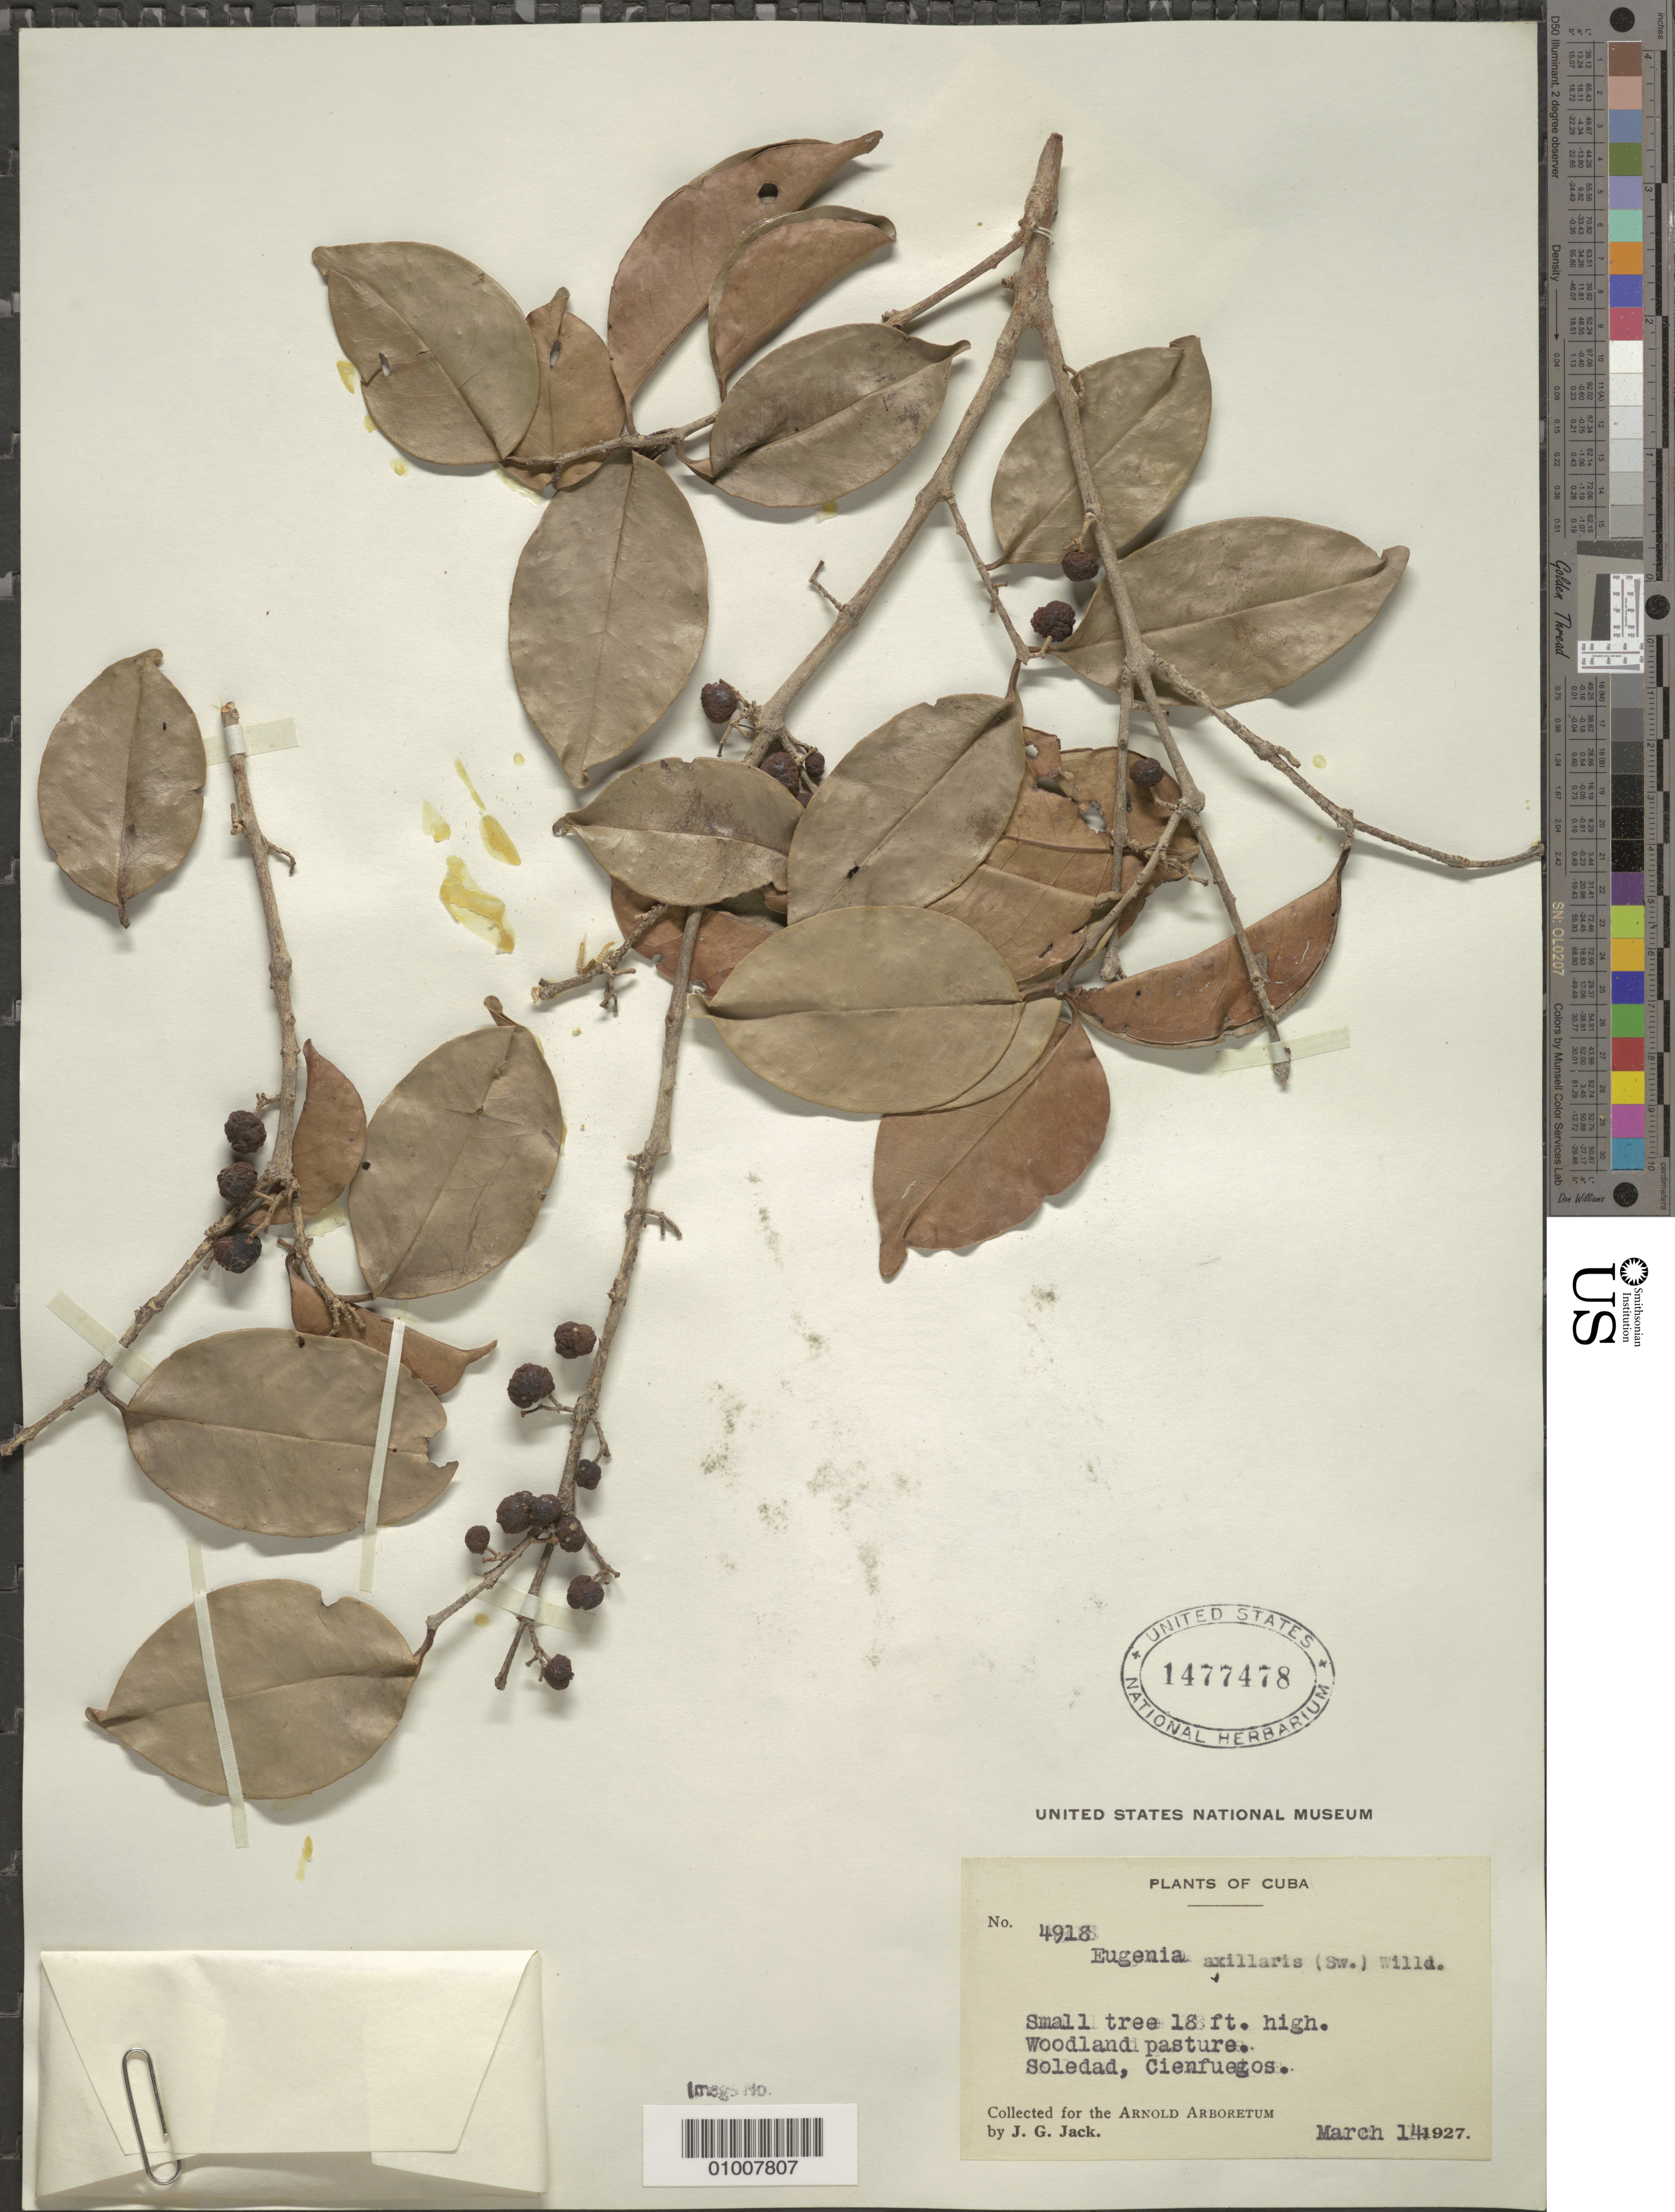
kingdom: Plantae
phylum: Tracheophyta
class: Magnoliopsida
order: Myrtales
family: Myrtaceae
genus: Eugenia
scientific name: Eugenia axillaris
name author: (Sw.) Willd.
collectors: J. G. Jack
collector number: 4918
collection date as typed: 14 Mar 1927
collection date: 1927-03-14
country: Cuba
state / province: Cienfuegos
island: Cuba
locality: Soledad, Cienfuegos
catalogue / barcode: US 1477478